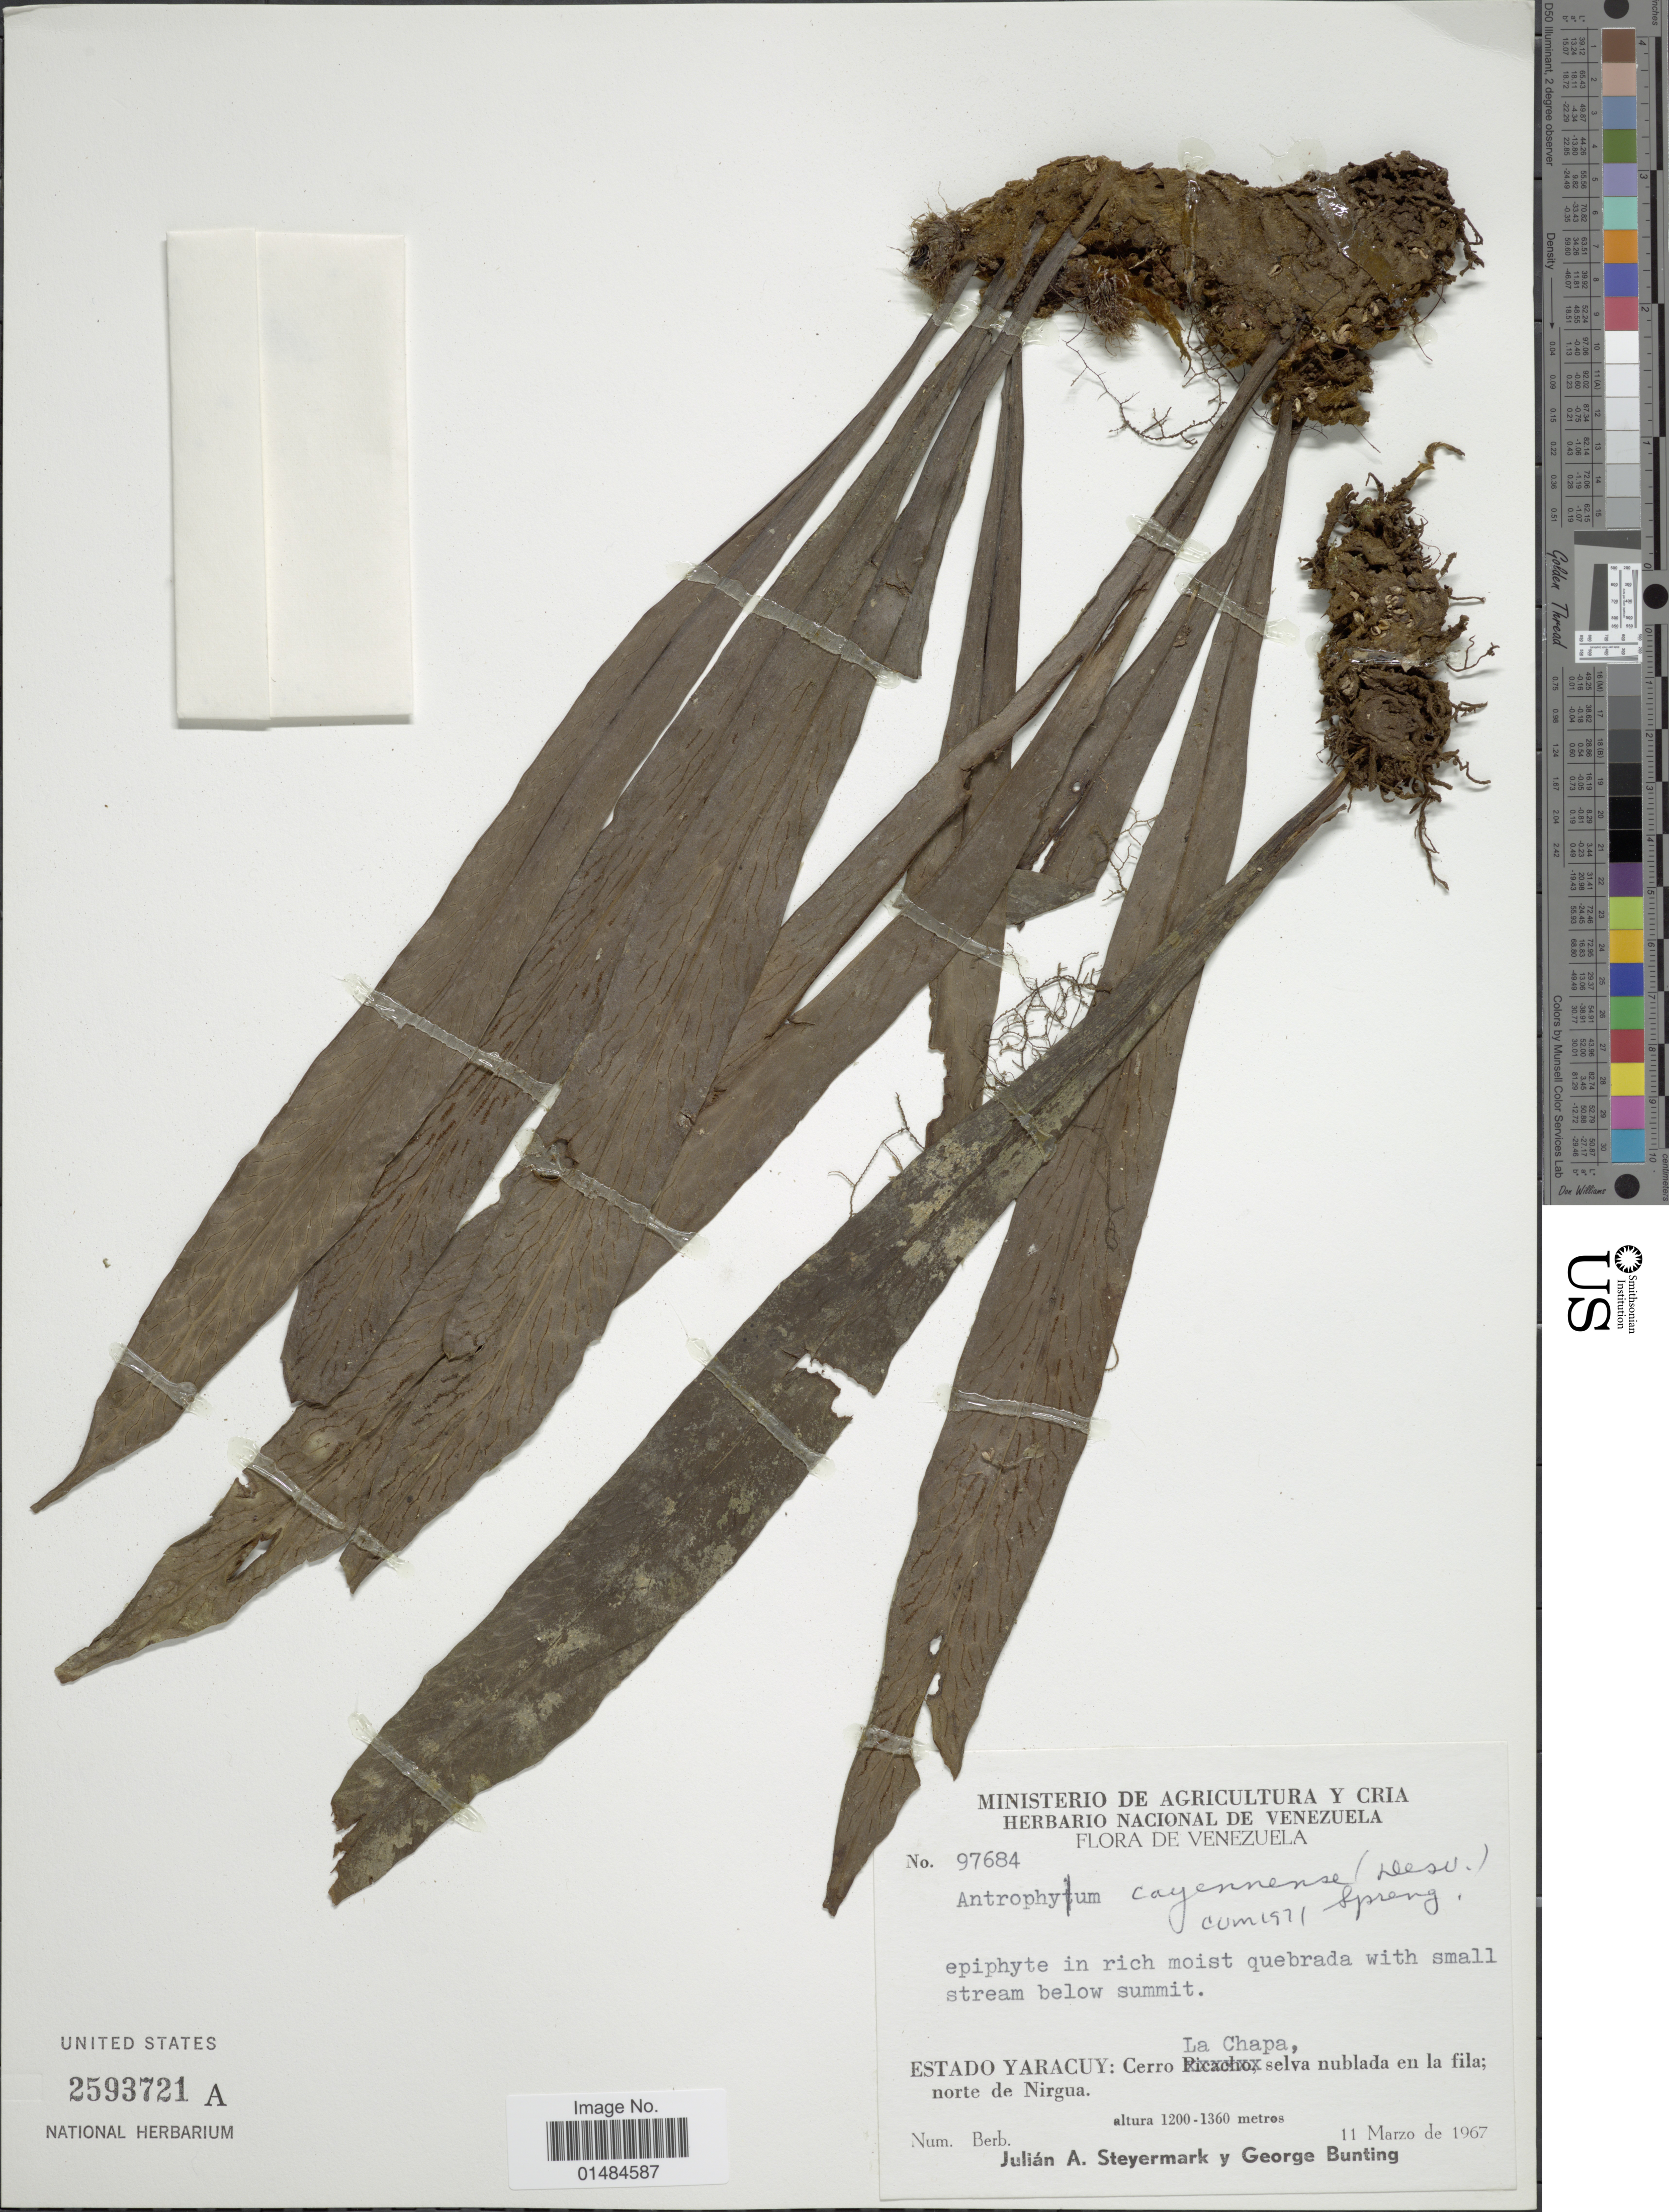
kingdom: Plantae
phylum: Tracheophyta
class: Polypodiopsida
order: Polypodiales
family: Pteridaceae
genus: Polytaenium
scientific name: Polytaenium cajenense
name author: (Desv.) Benedict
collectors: J. Steyermark & G. S. Bunting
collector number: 97684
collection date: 1967-03-11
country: Venezuela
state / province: Yaracuy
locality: Cerro La Chapa, selva nublada en la fila, norte de Nirgua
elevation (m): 1200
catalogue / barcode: US 2593721A